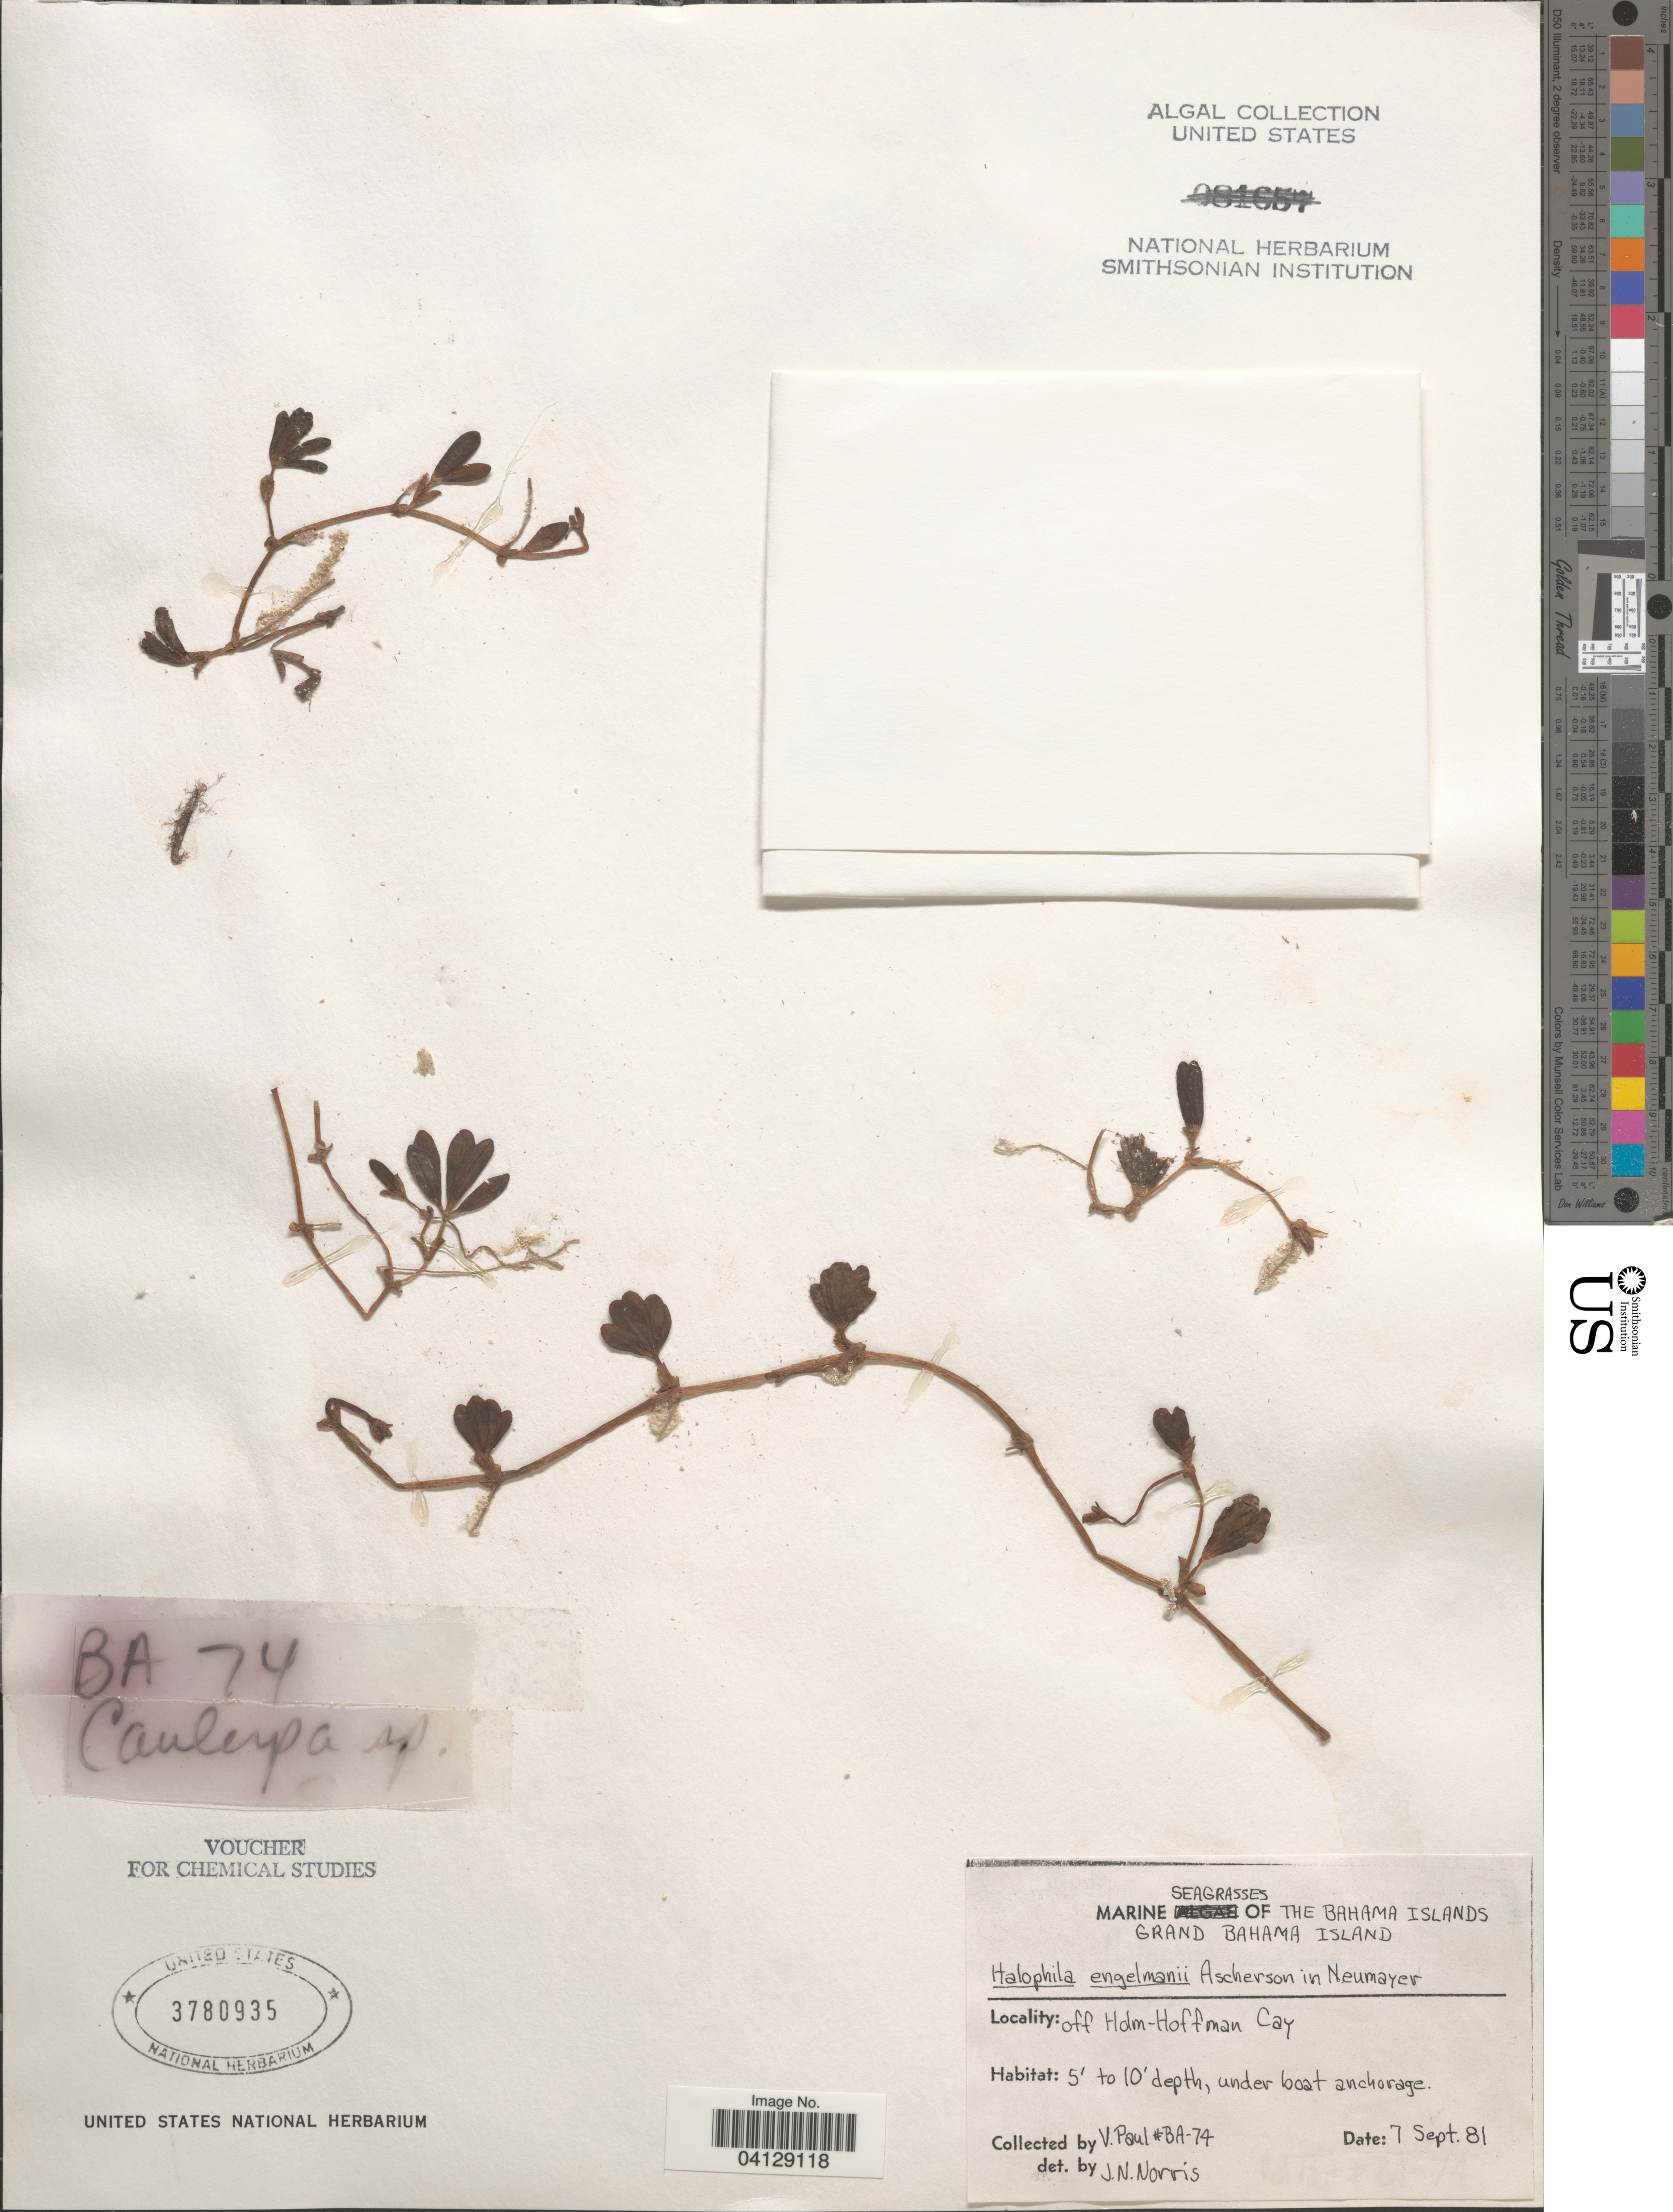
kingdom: Plantae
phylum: Tracheophyta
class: Liliopsida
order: Alismatales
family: Hydrocharitaceae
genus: Halophila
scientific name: Halophila engelmannii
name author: Asch.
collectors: V. Paul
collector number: BA-74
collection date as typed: Transcribed d/m/y: 7/9/81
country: Bahamas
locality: The Bahama Islands. Grand Bahama Island. Off Holm-Hoffman Cay.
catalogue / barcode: US 3780935